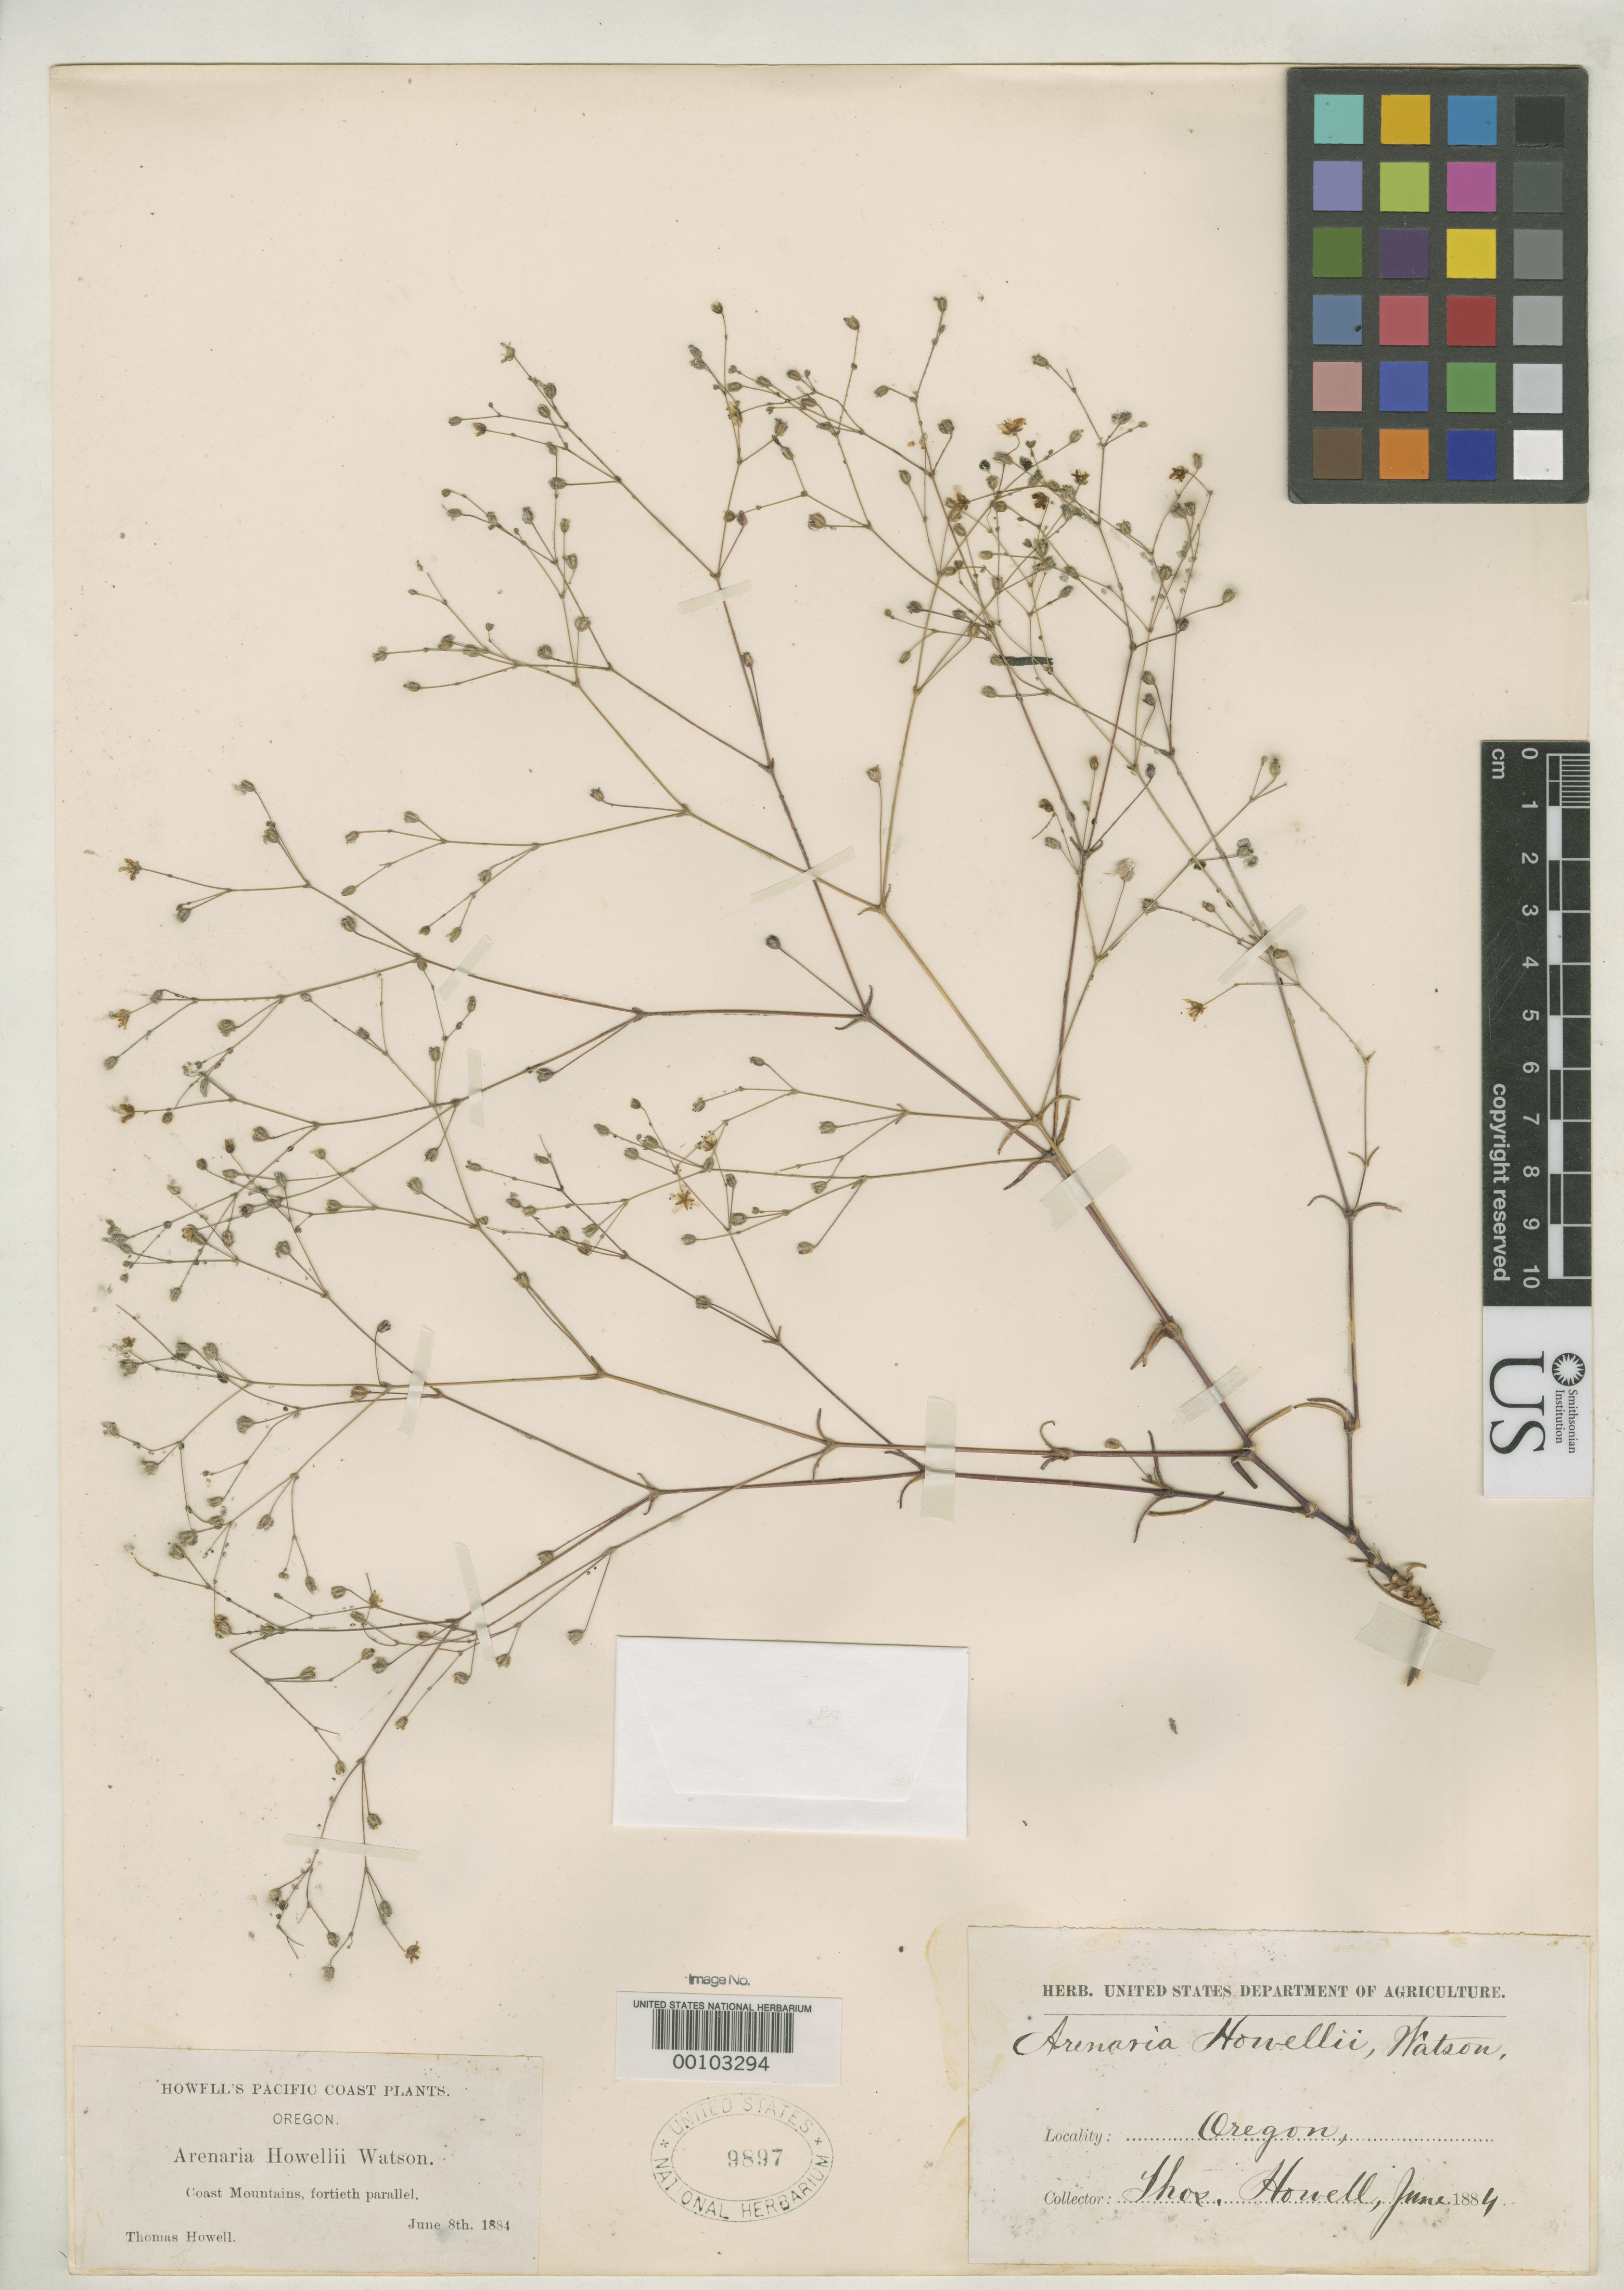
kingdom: Plantae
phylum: Tracheophyta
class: Magnoliopsida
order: Caryophyllales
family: Caryophyllaceae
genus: Arenaria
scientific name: Arenaria howellii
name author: S. Watson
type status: Type Collection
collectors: T. J. Howell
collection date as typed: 08 Jun 1884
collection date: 1884-06-08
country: United States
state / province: Oregon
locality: Coast Mountains, Fortieth parallel.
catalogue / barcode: US 9897